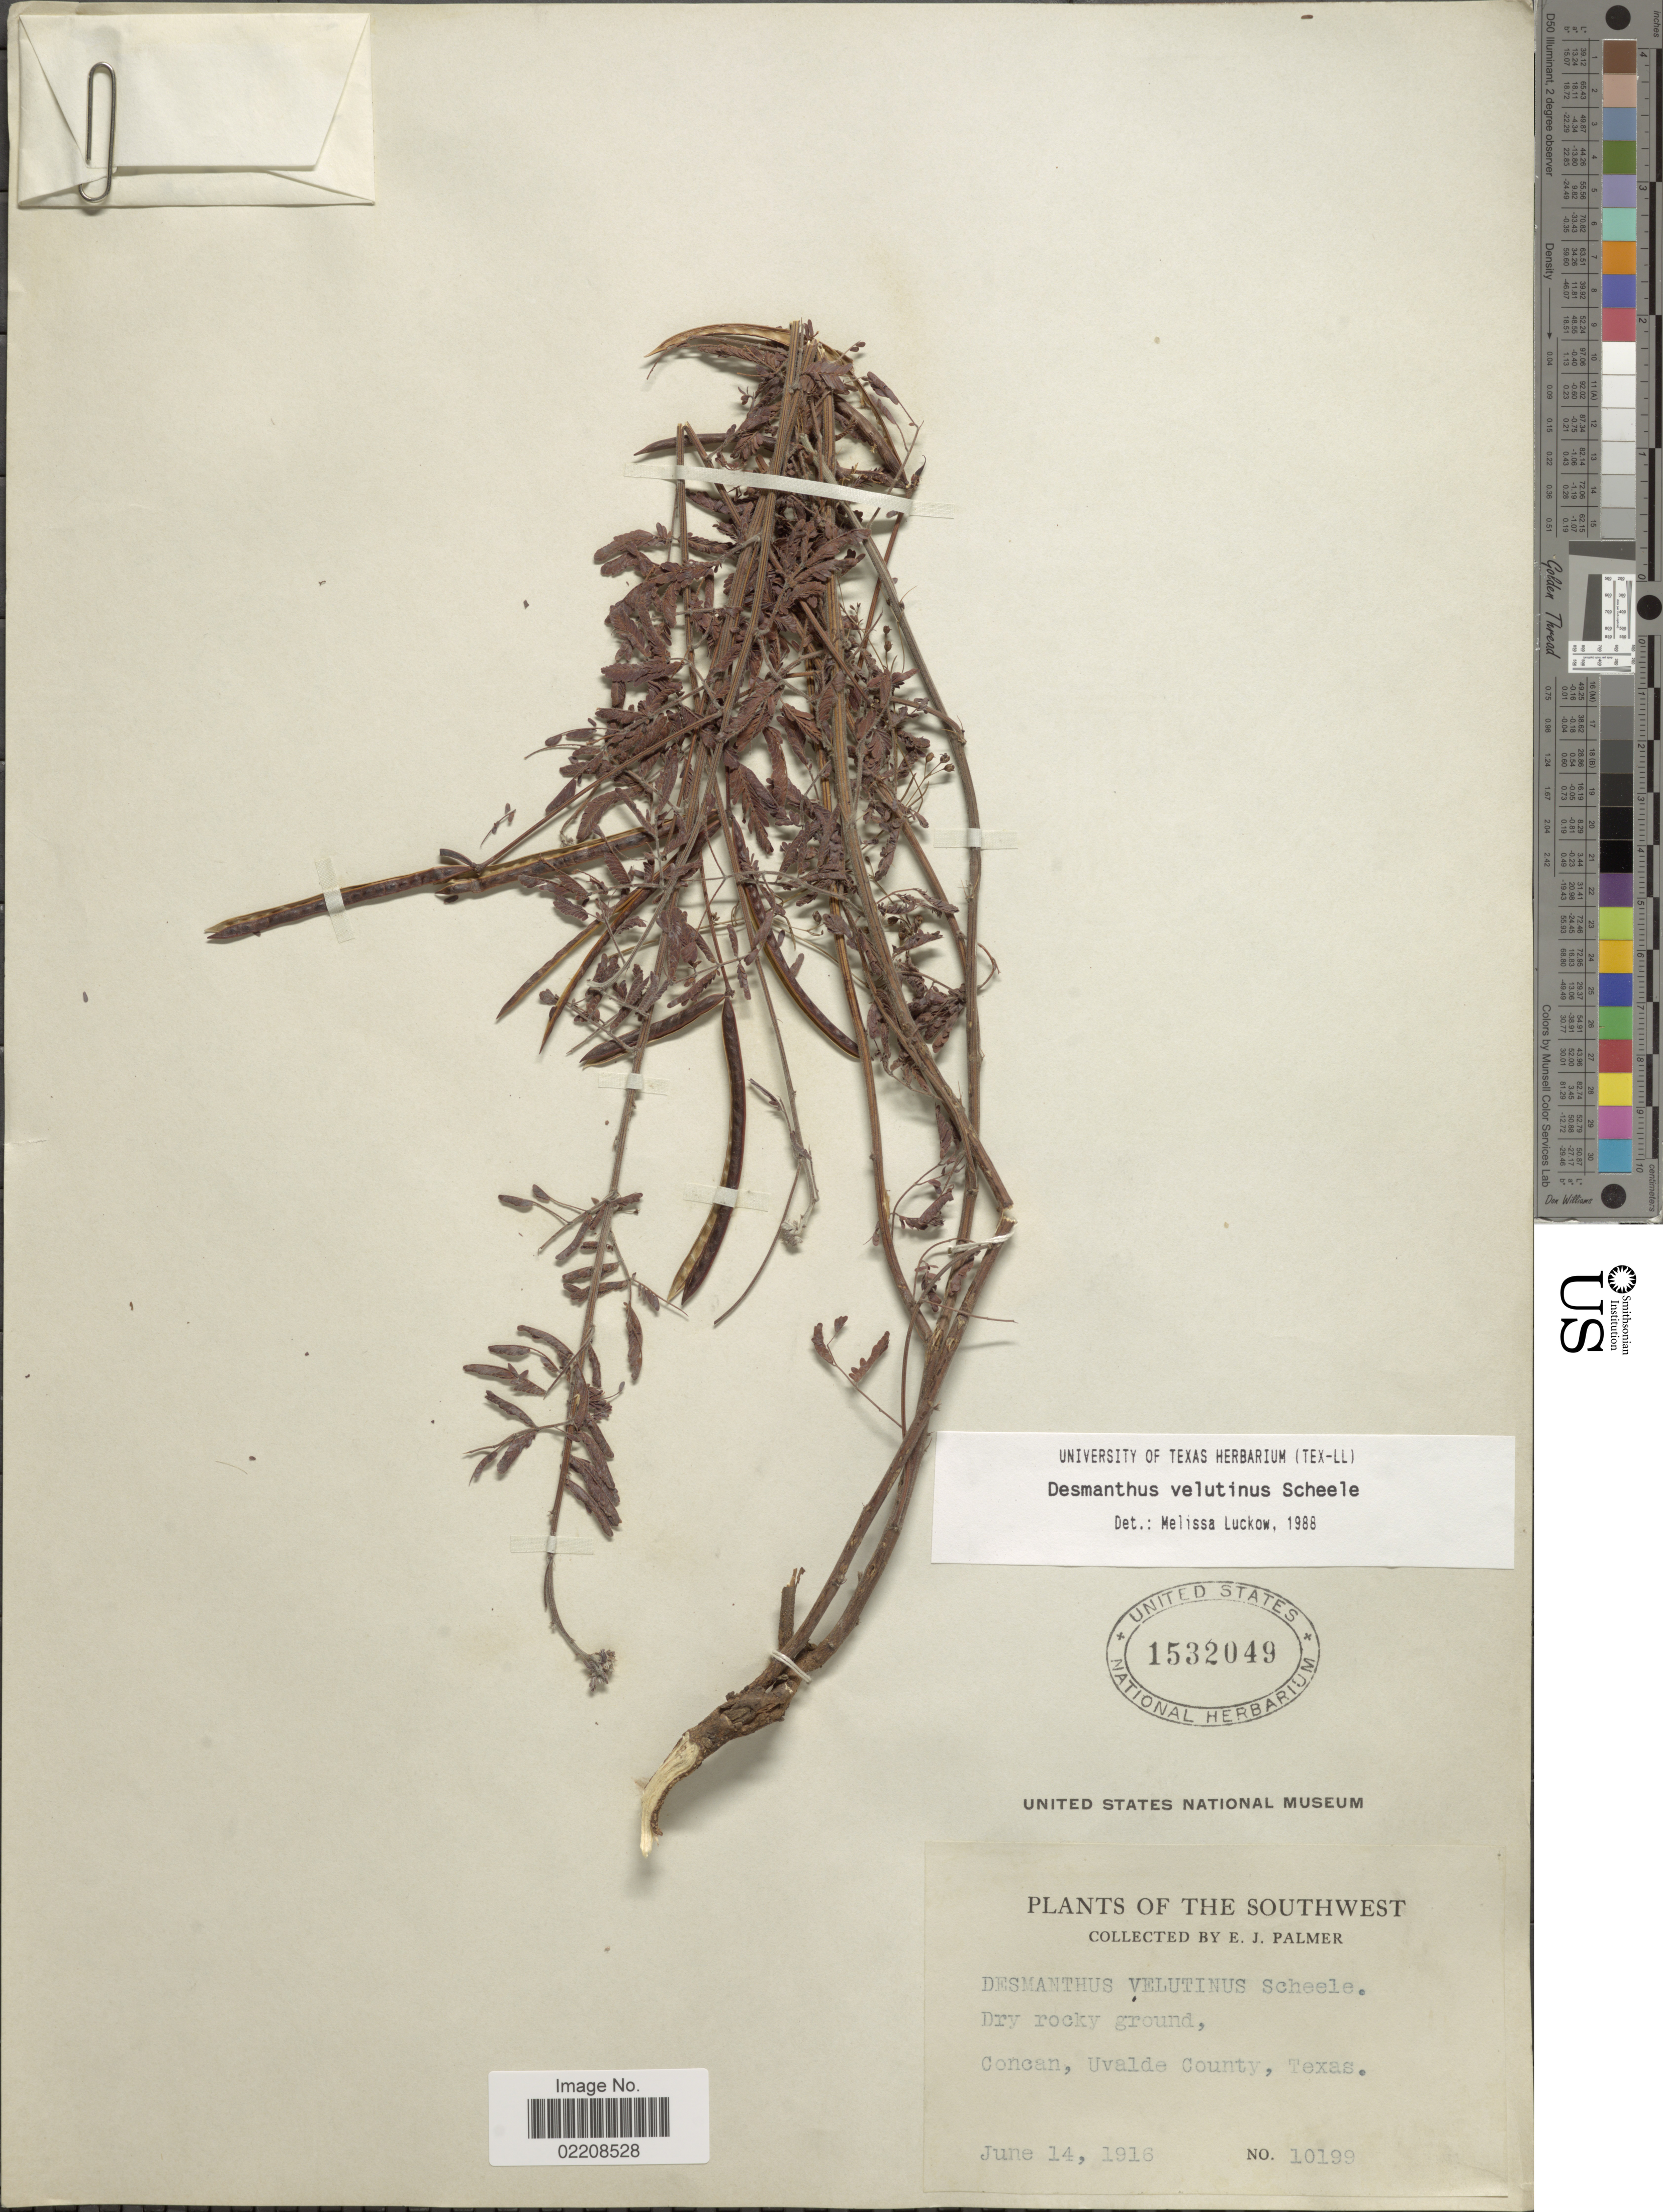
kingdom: Plantae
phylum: Tracheophyta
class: Magnoliopsida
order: Fabales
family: Fabaceae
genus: Desmanthus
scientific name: Desmanthus velutinus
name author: Scheele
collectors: E. J. Palmer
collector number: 10199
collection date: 1916-06-14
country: United States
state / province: Texas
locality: Southwest. Dry rocky ground, Concan, Uvalde County, Texas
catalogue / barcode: US 1532049